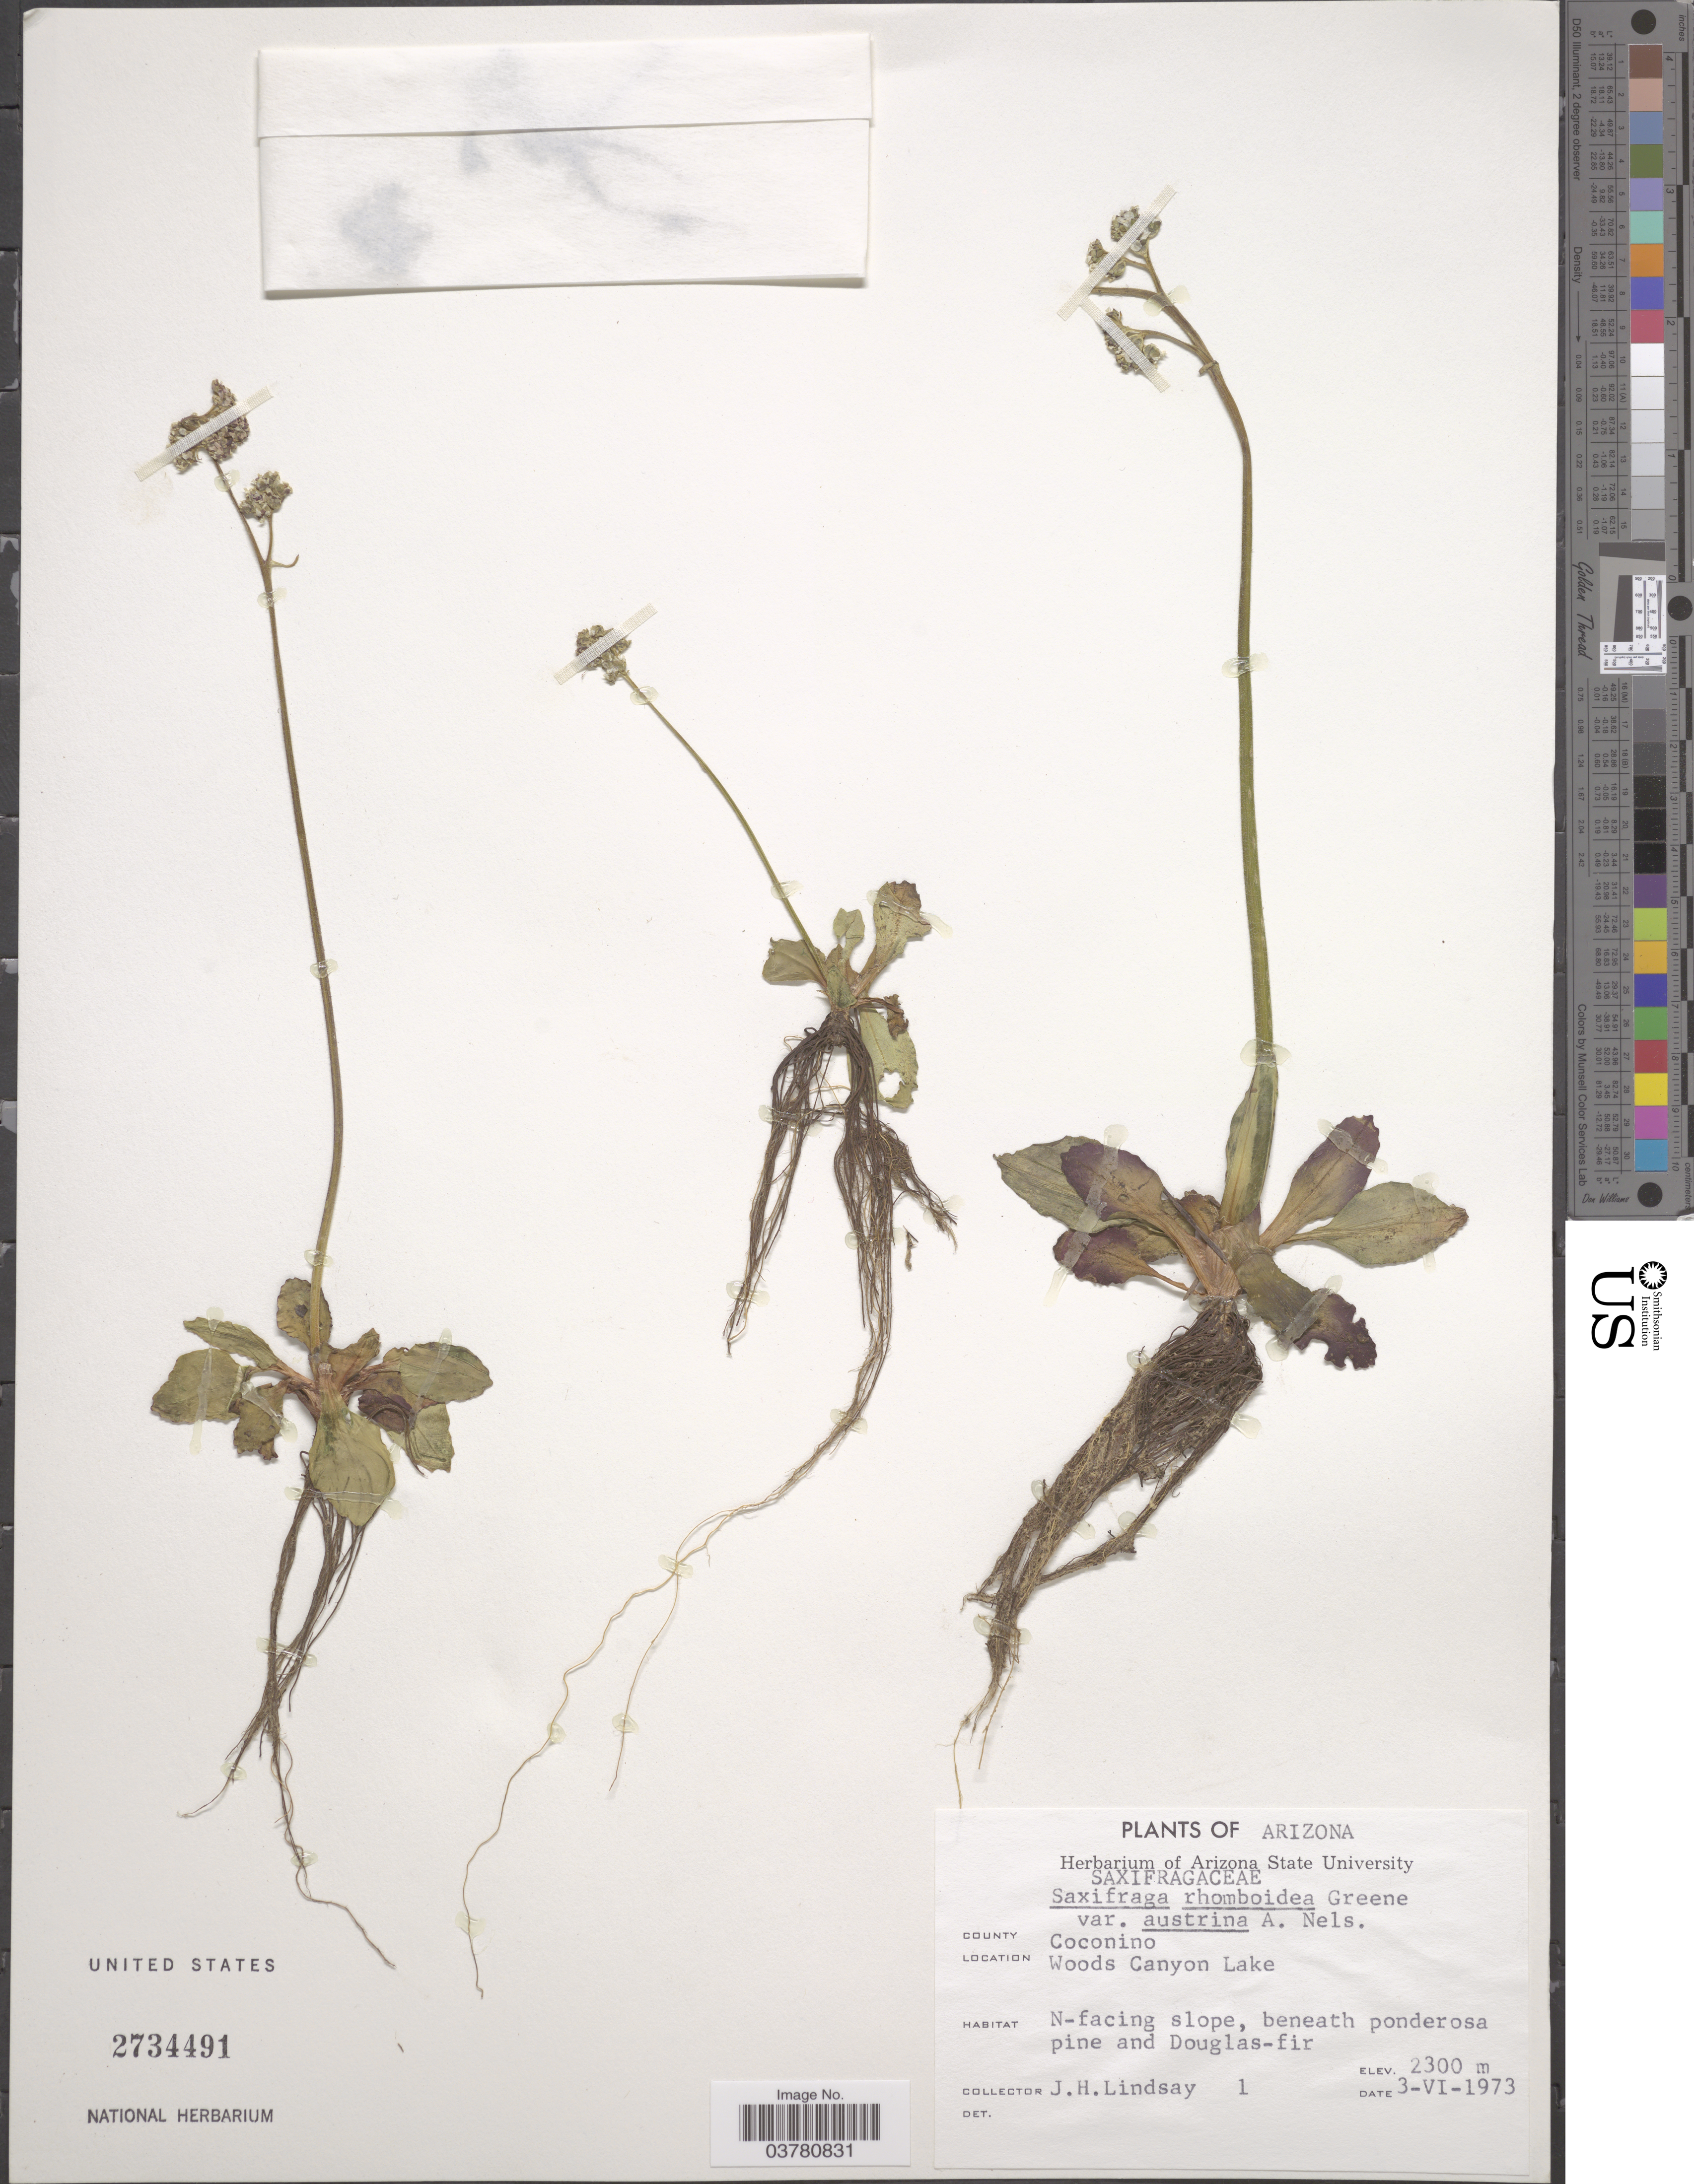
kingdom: Plantae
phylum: Tracheophyta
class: Magnoliopsida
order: Saxifragales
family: Saxifragaceae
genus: Micranthes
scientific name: Micranthes rhomboidea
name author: (Greene) Small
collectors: J. Lindsay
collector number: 1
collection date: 1973-06-03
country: United States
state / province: Arizona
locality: County Coconino. Woods Canyon Lake. N-facing slope, beneath ponderosa pine and Douglas-fir.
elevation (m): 2300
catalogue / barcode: US 2734491